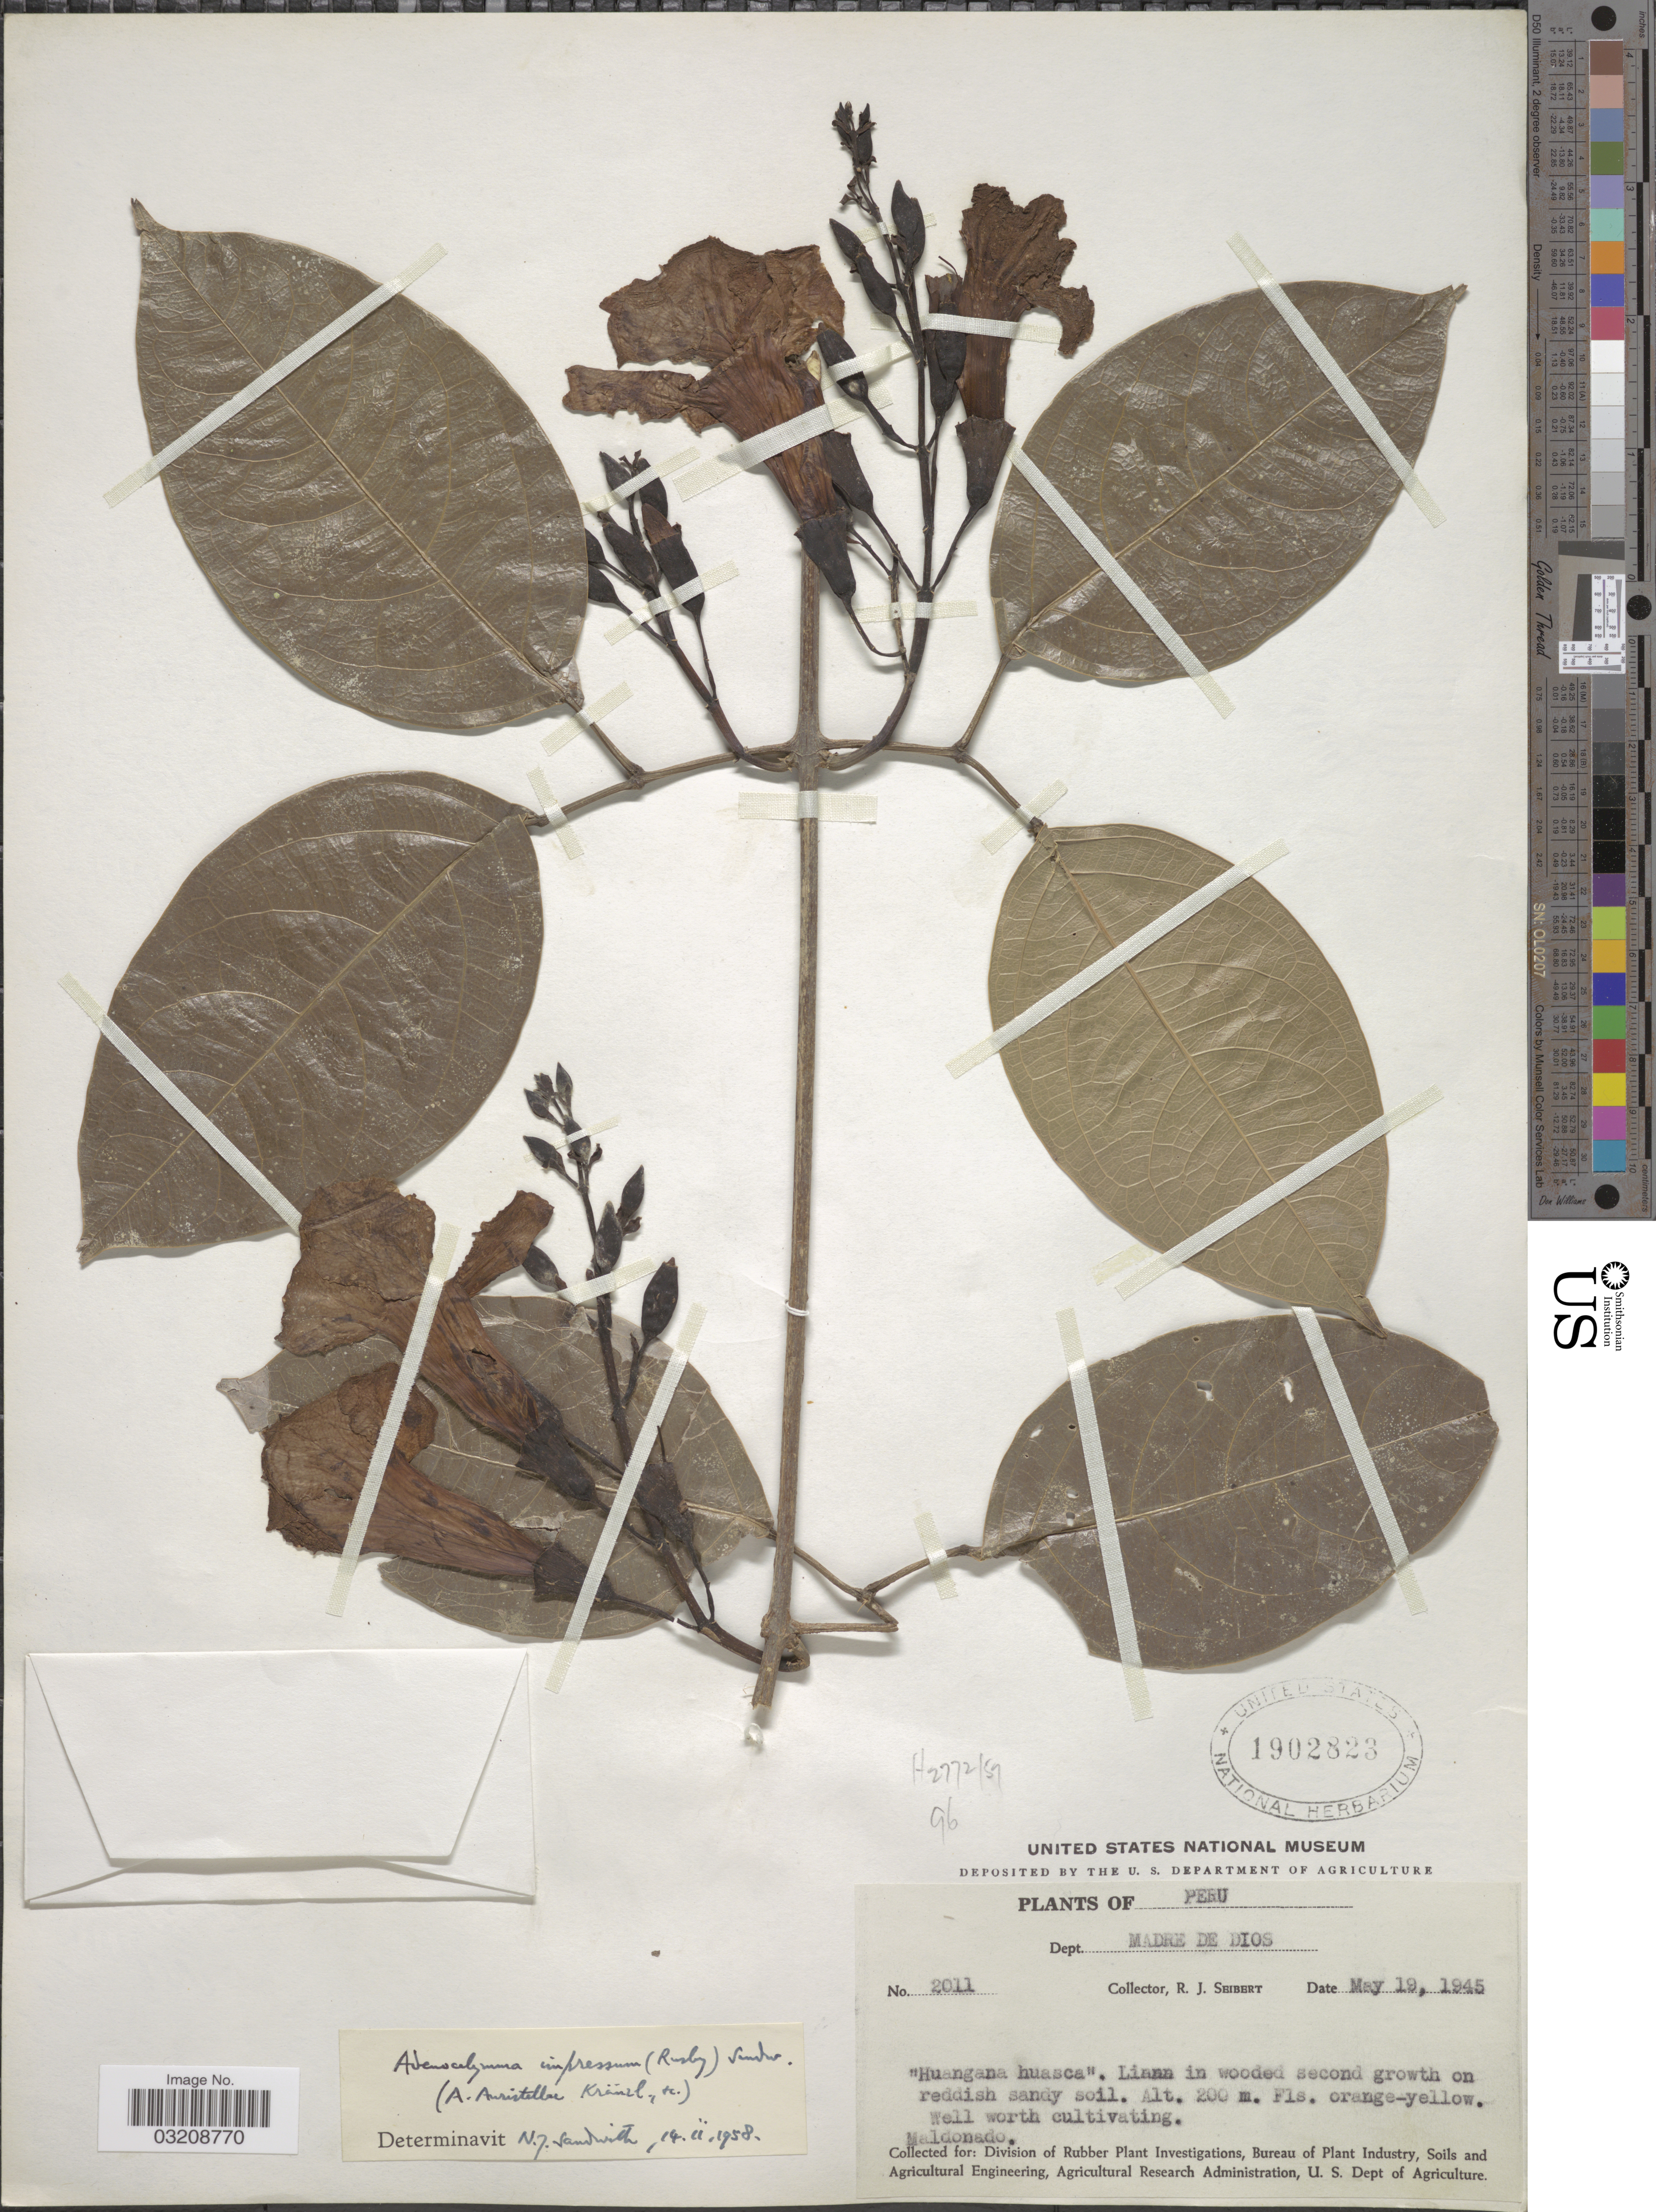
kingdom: Plantae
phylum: Tracheophyta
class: Magnoliopsida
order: Lamiales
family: Bignoniaceae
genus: Adenocalymma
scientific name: Adenocalymma impressum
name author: (Rusby) Sandwith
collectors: R. J. Seibert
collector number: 2011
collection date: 1945-05-19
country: Peru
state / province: Madre de Dios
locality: Dept. Madre de Dios. Maldonado.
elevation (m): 200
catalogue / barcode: US 1902823